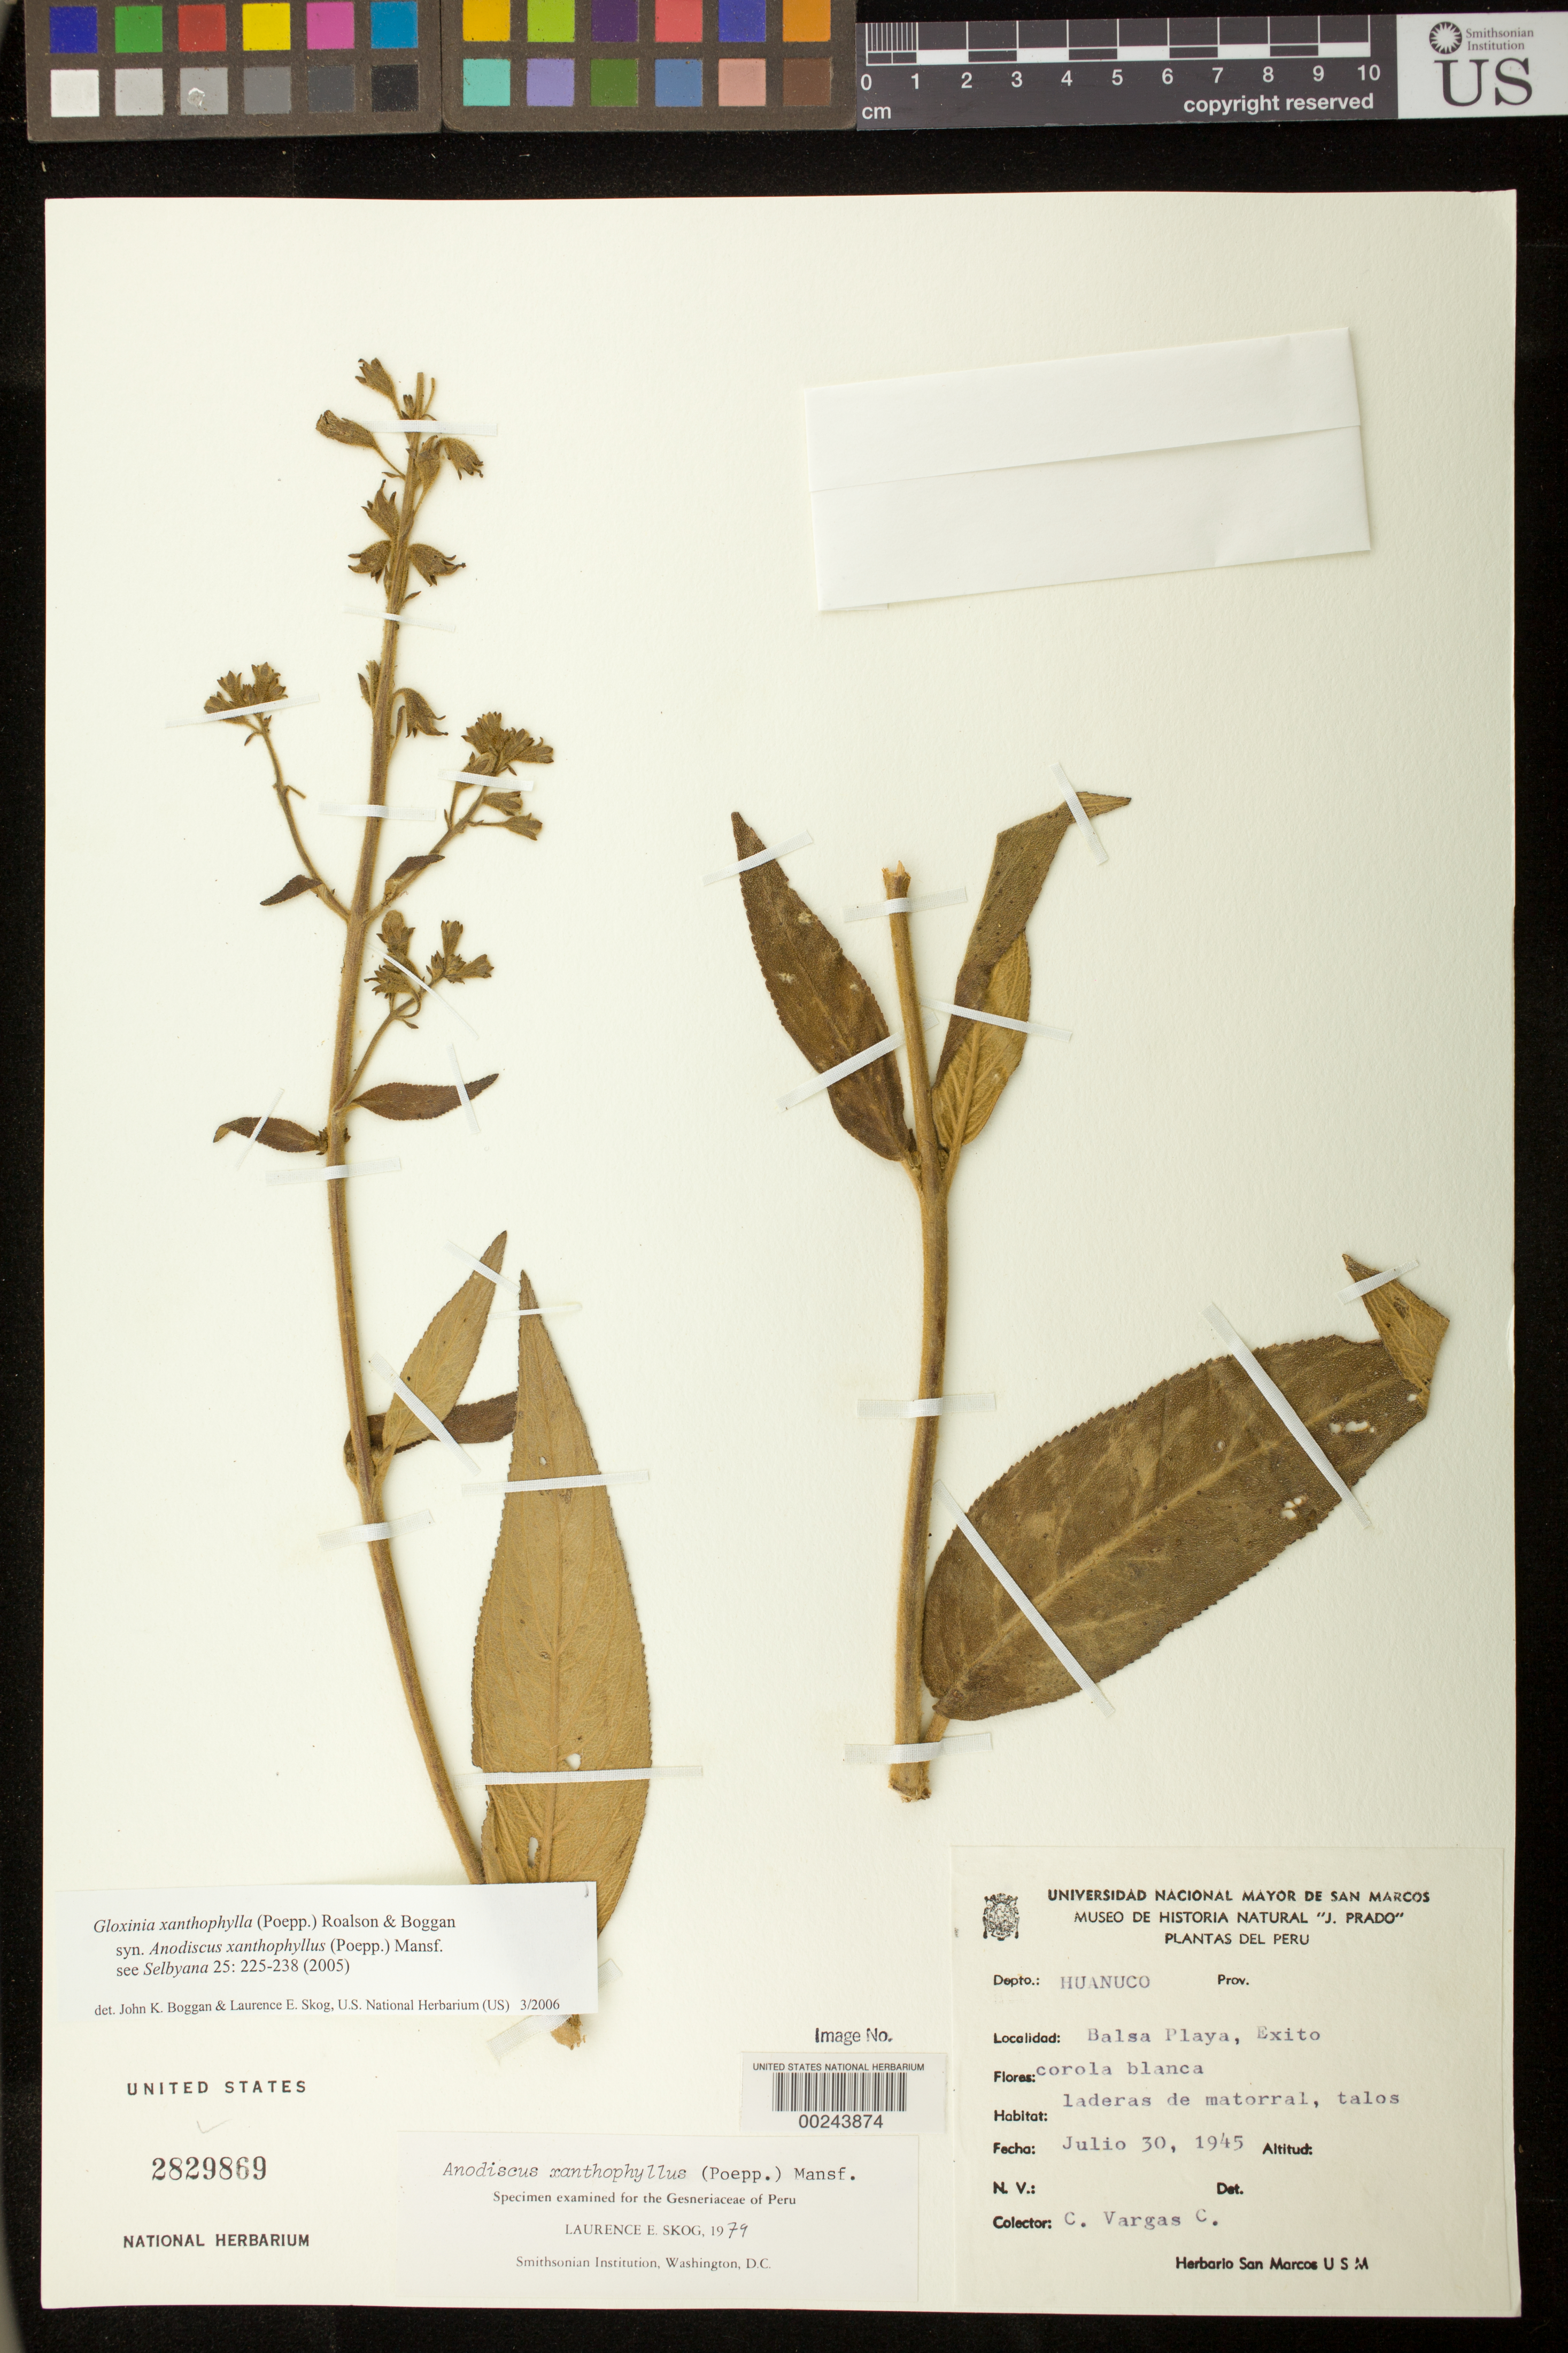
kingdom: Plantae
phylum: Tracheophyta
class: Magnoliopsida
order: Lamiales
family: Gesneriaceae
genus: Gloxinia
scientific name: Gloxinia xanthophylla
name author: (Poepp.) Roalson & Boggan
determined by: Boggan, J. K.; Skog, L. E.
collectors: C. Vargas C.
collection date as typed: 30 Jul 1945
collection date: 1945-07-30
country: Peru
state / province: Huánuco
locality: Balsa Playa, Exito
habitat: Slopes of thicket, ...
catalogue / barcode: US 2829869